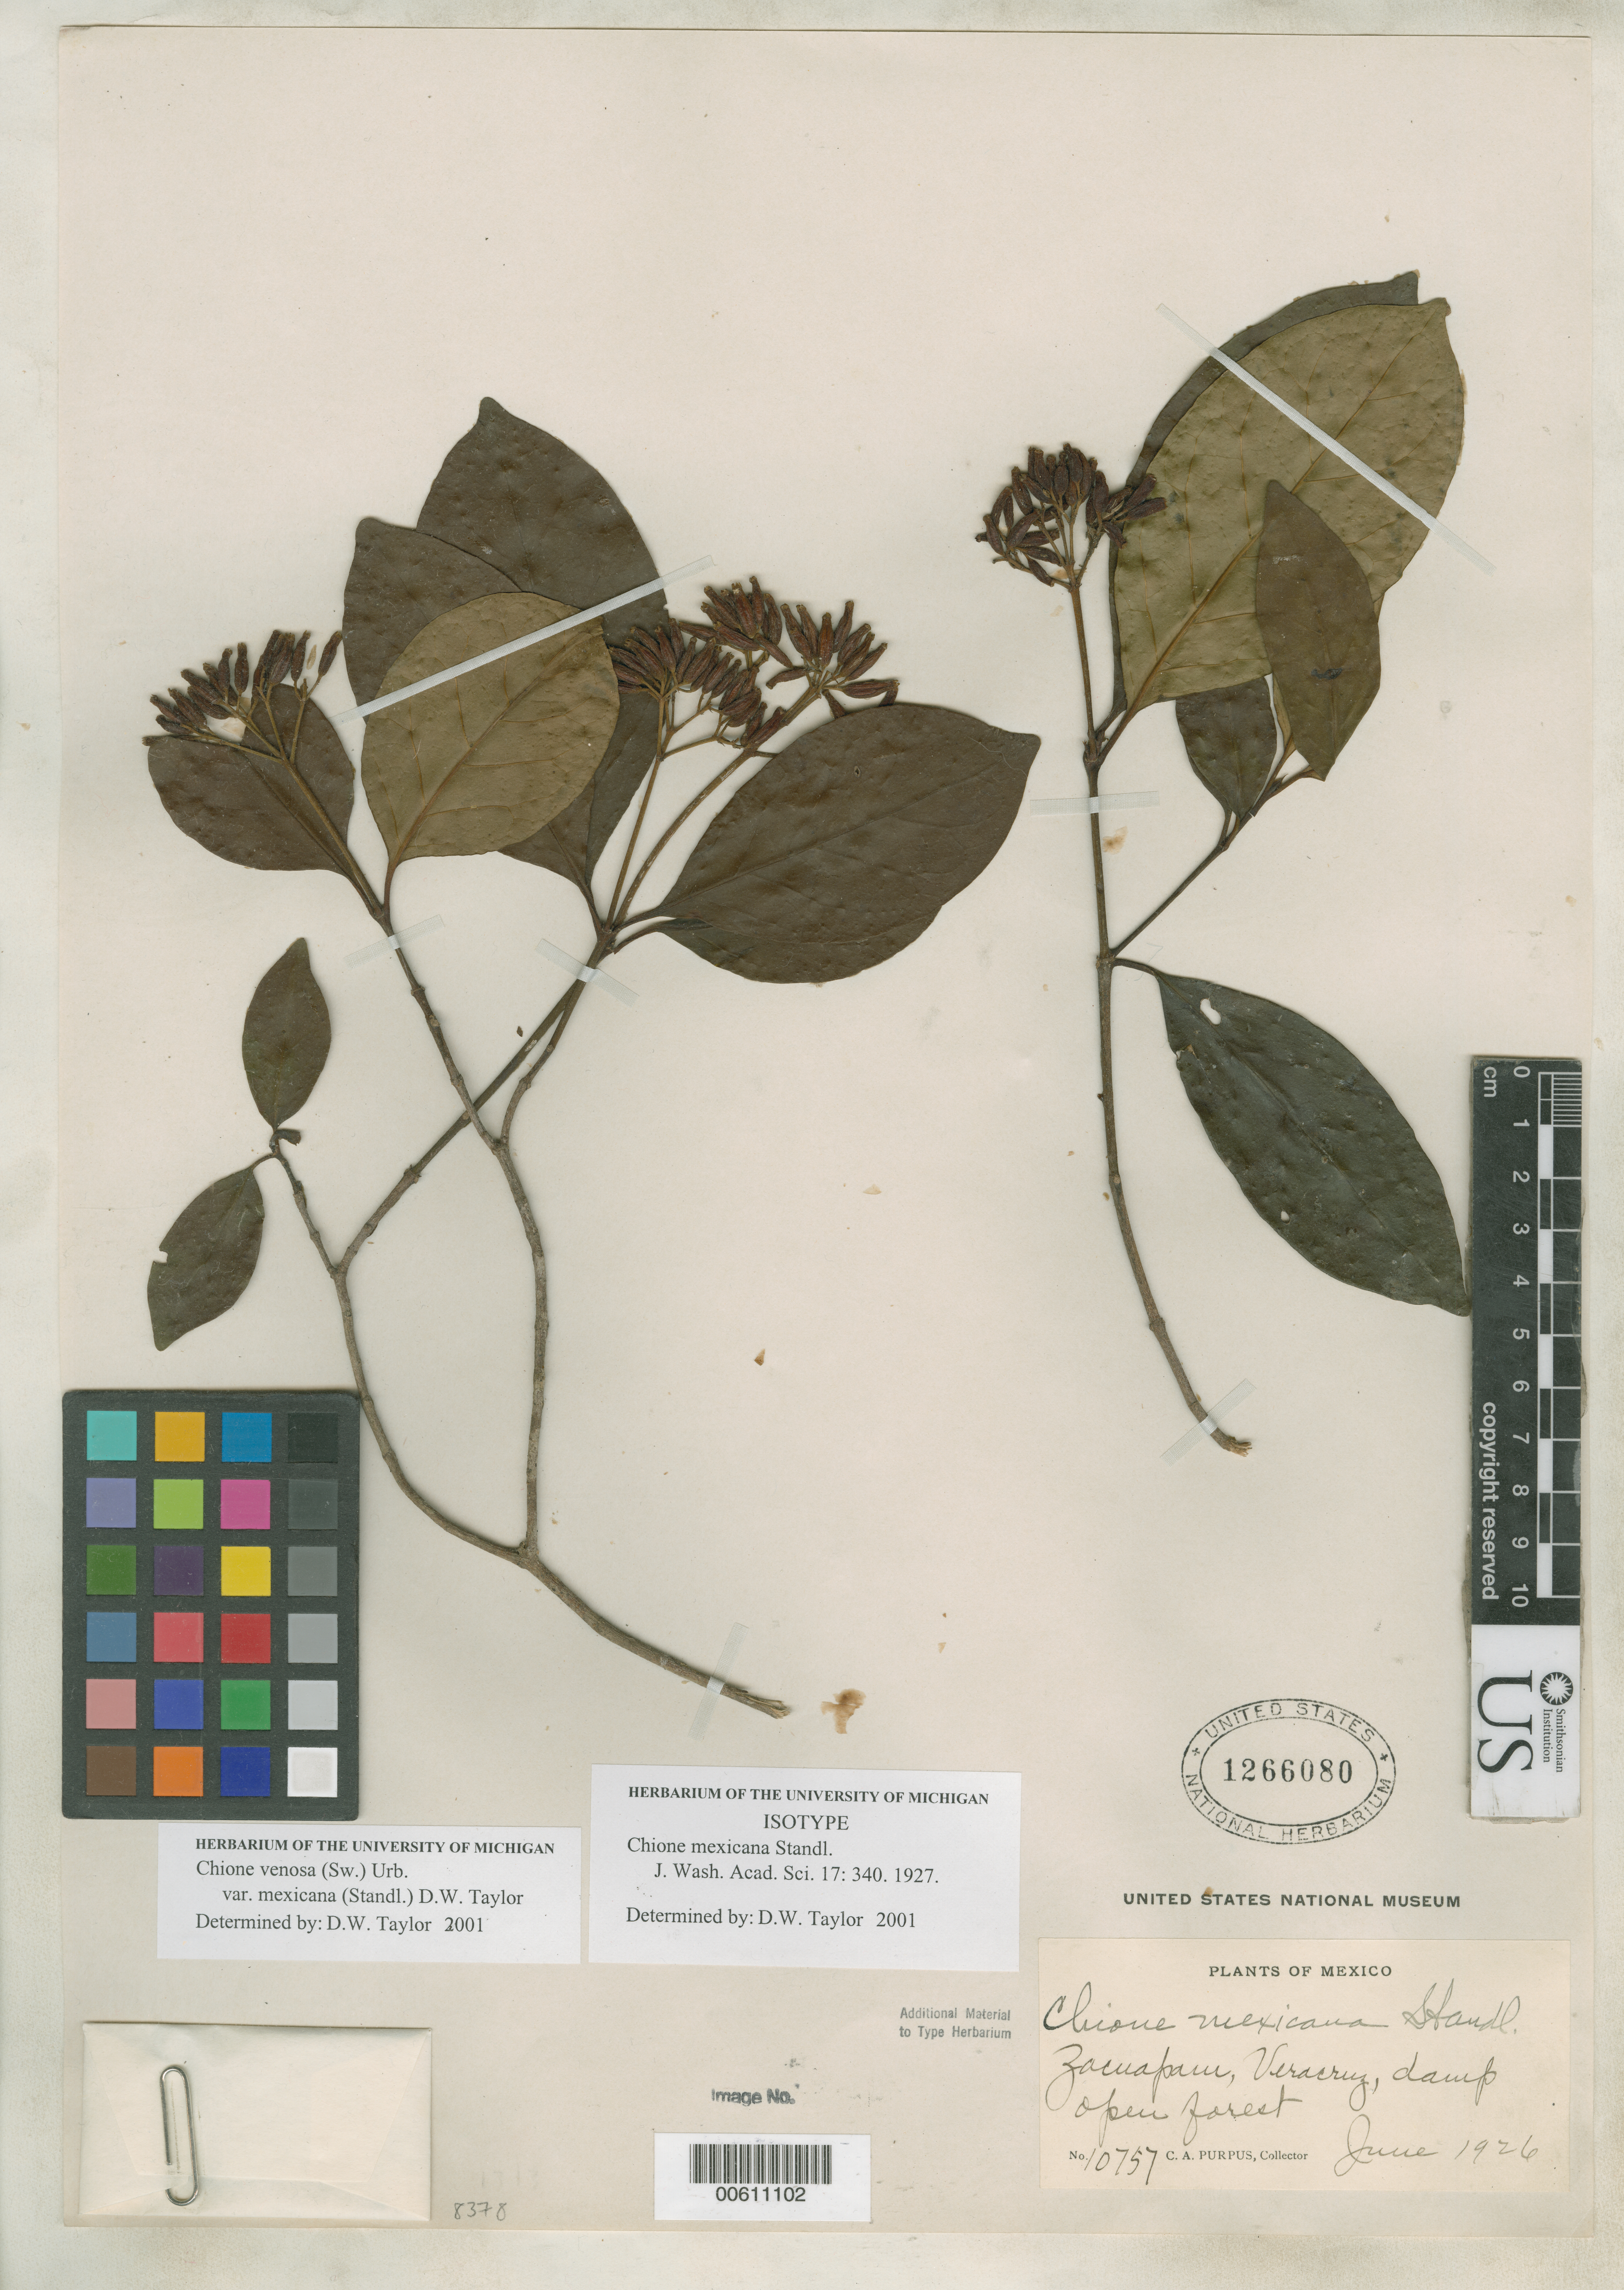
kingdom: Plantae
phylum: Tracheophyta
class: Magnoliopsida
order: Gentianales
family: Rubiaceae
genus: Chione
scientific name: Chione mexicana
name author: Standl.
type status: Isotype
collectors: C. A. Purpus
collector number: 10757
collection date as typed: Jun 1926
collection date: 1926-06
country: Mexico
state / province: Veracruz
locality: Zacuapan.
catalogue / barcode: US 1266080